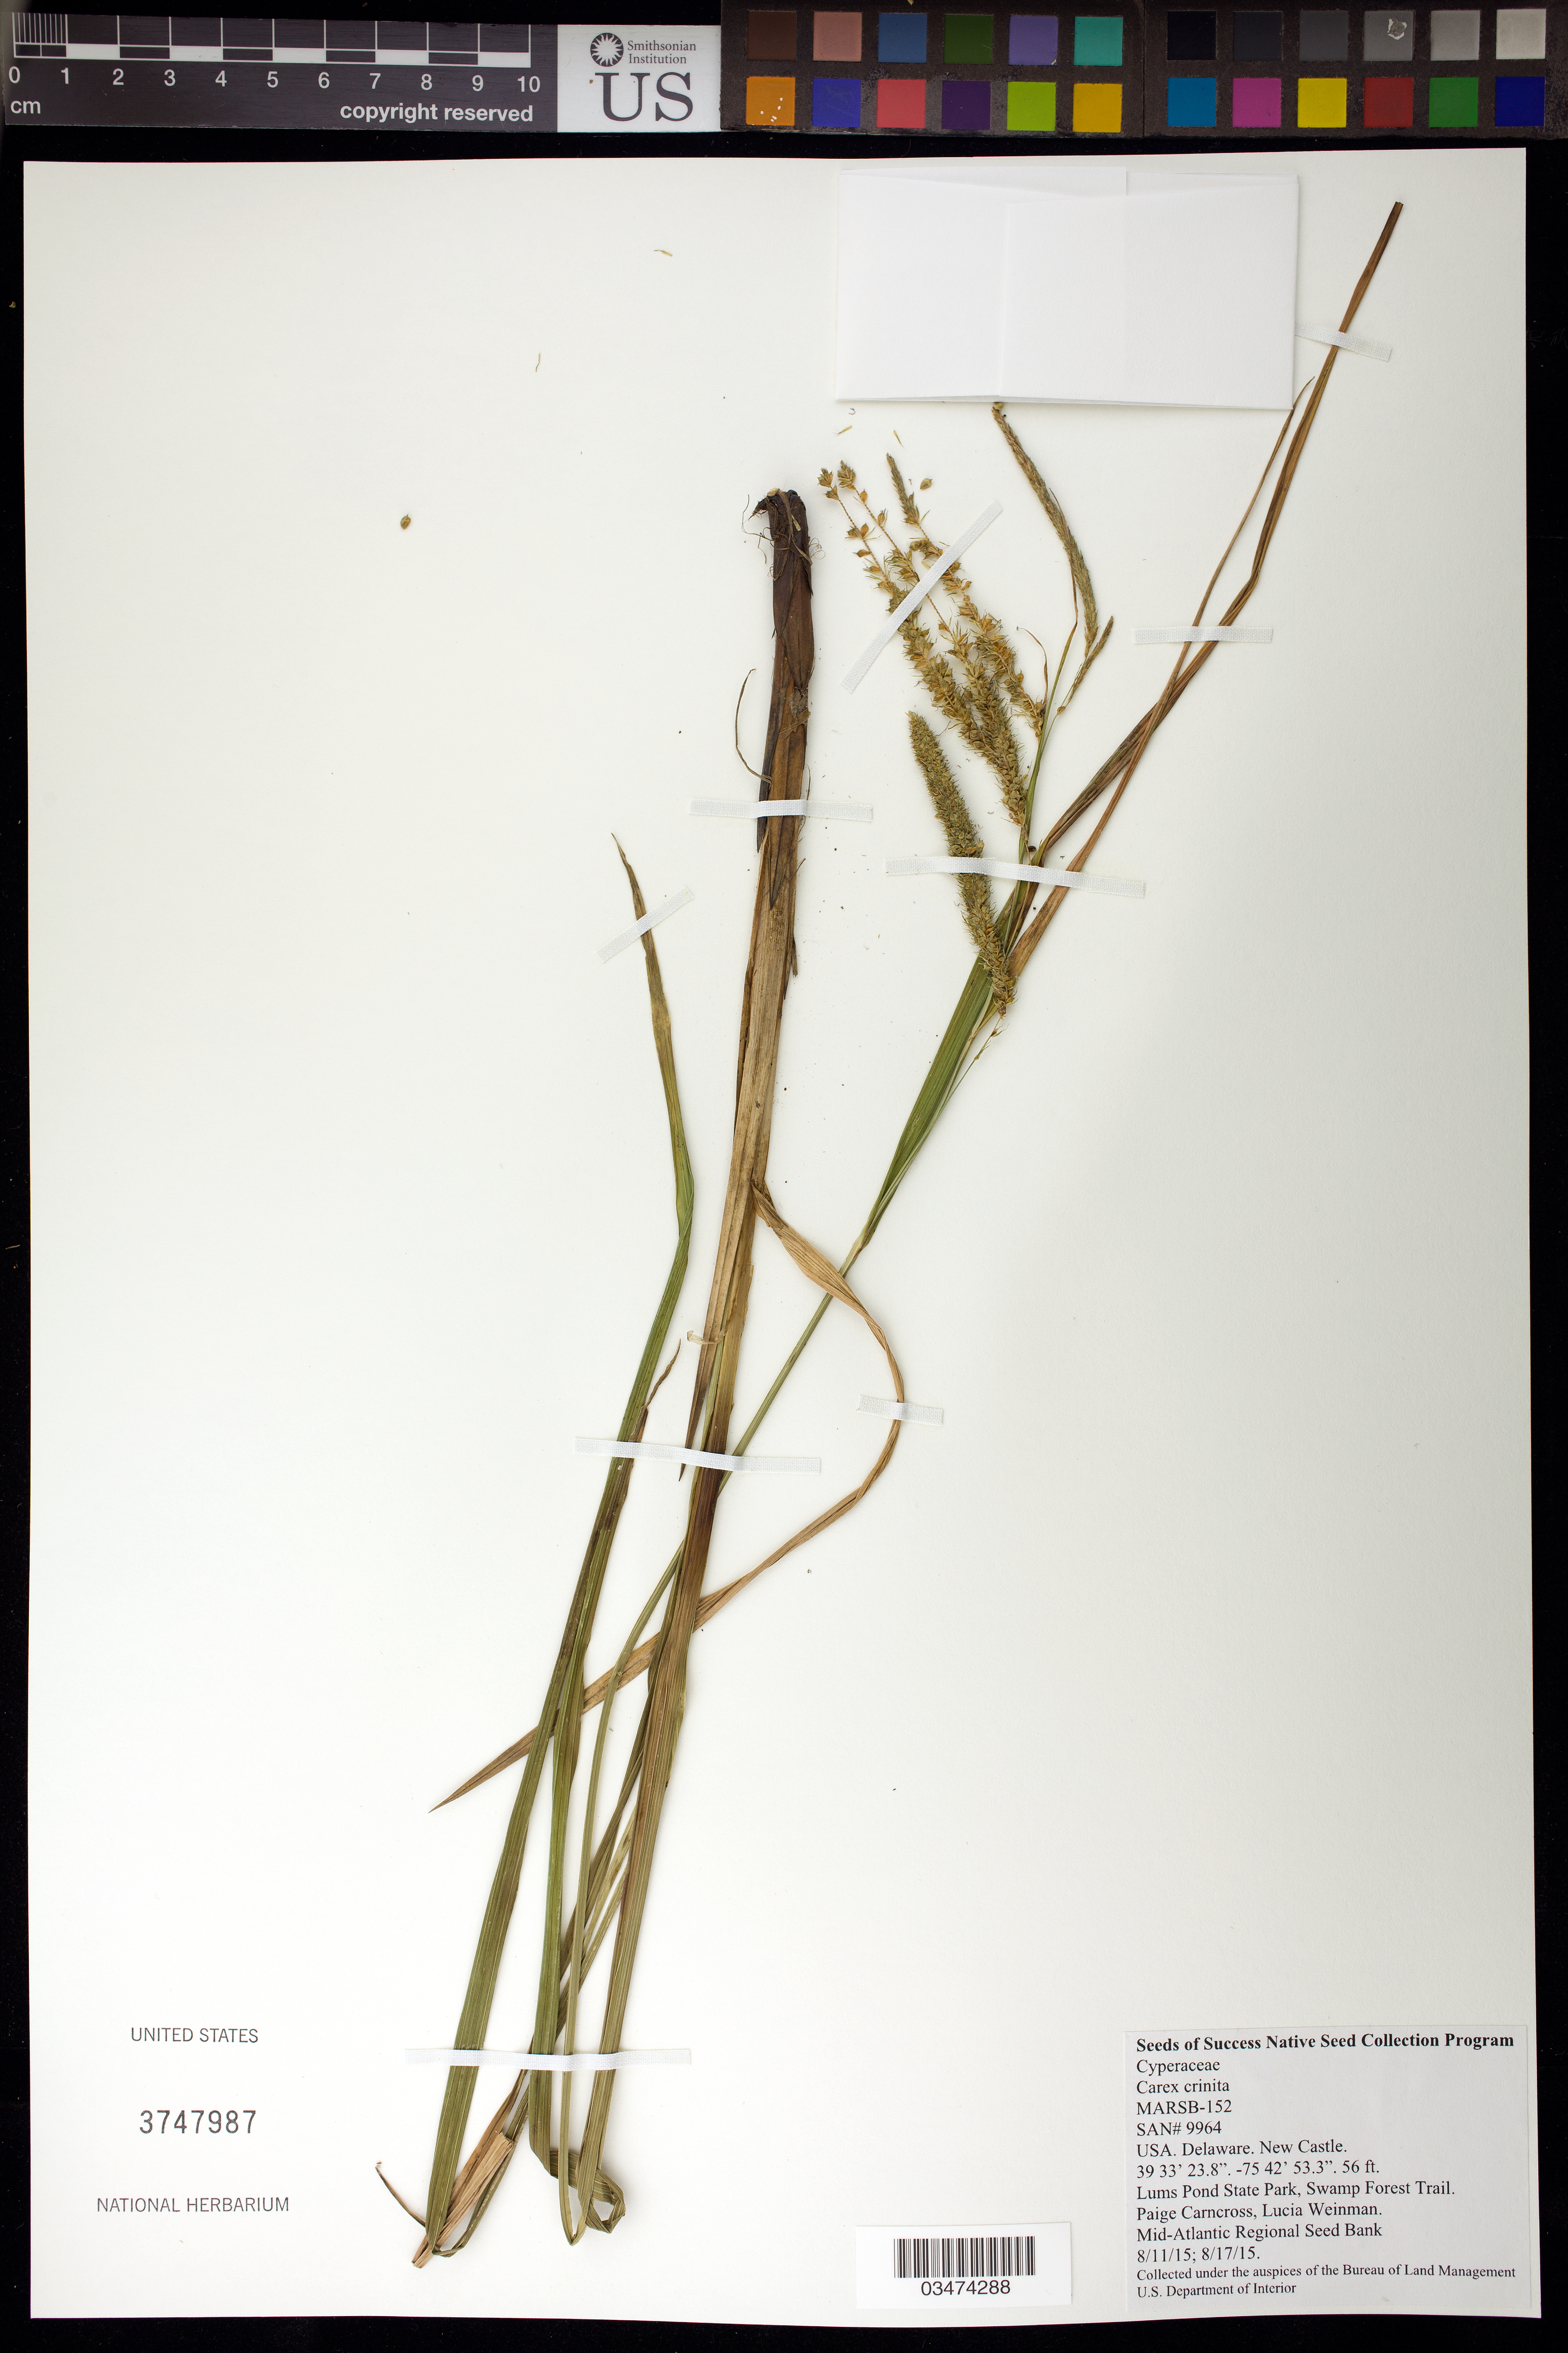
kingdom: Plantae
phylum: Tracheophyta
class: Liliopsida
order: Poales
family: Cyperaceae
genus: Carex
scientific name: Carex crinita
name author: Lam.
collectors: P. Carncross & L. Weinman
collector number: MARSB-152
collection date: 2015-08-11,2015-08-17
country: United States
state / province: Delaware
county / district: New Castle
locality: Lums Pond State Park, Swamp Forest Trail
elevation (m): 17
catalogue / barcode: US 3747987